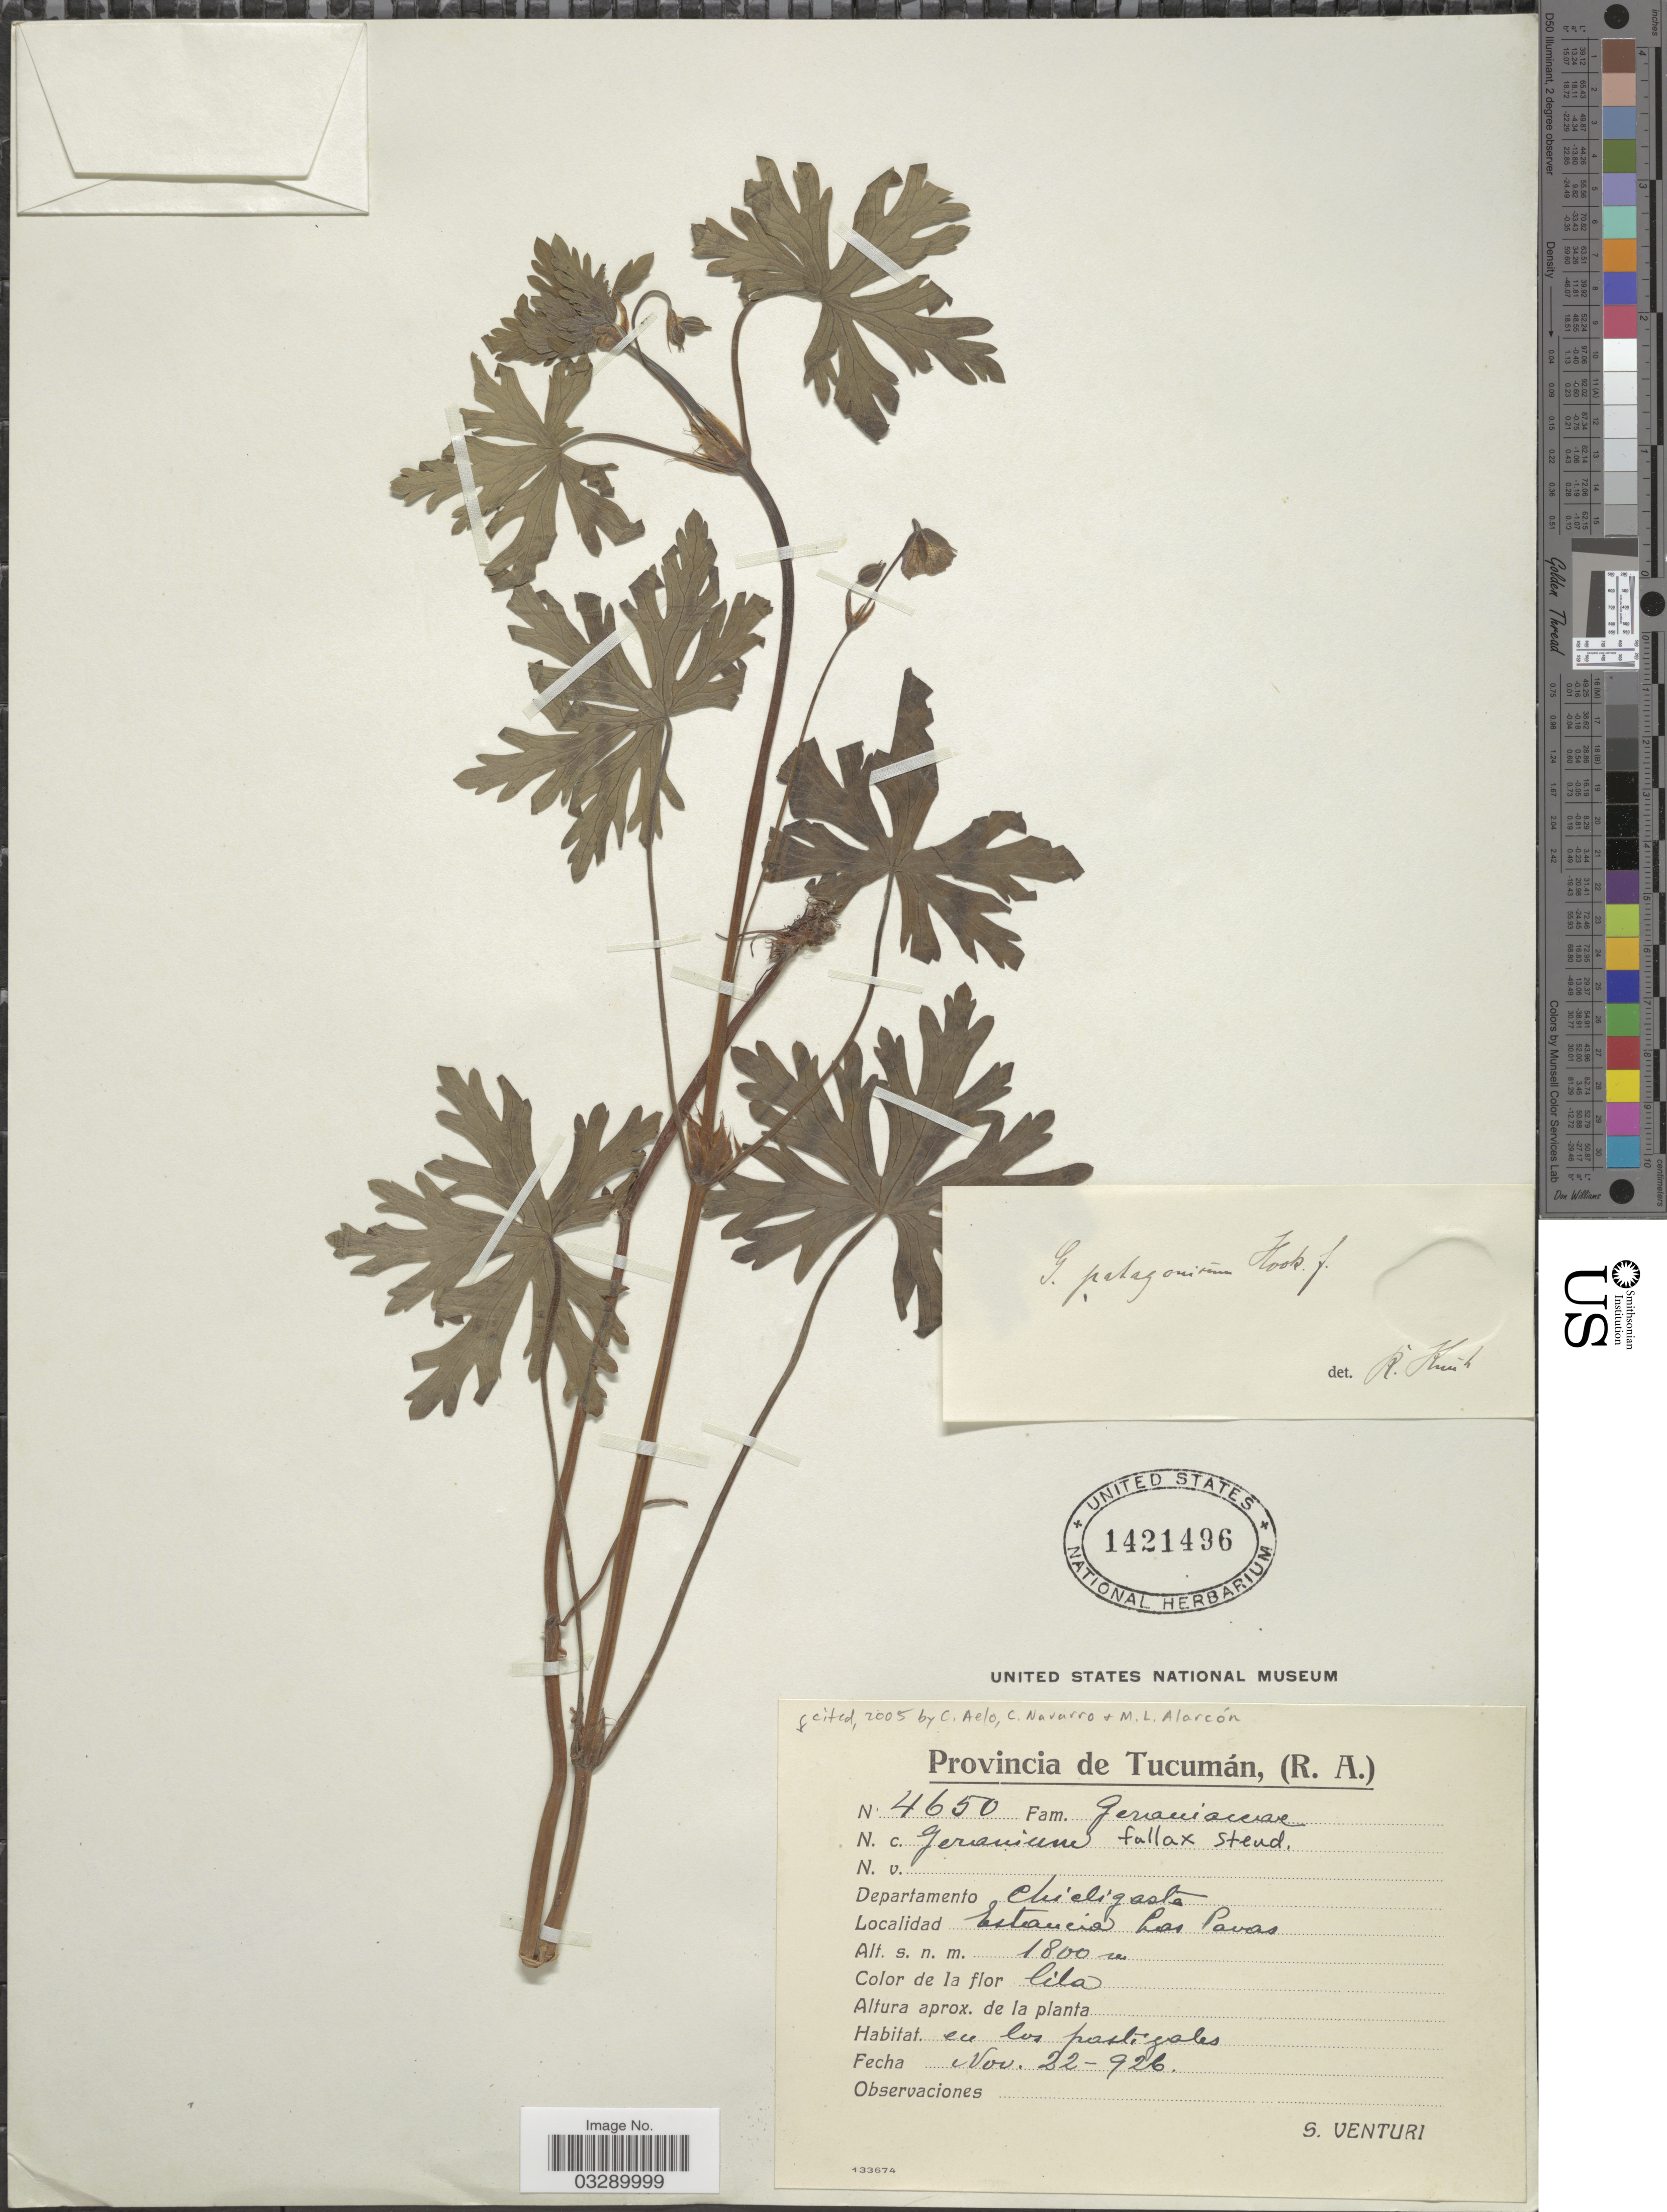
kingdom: Plantae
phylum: Tracheophyta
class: Magnoliopsida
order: Geraniales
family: Geraniaceae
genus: Geranium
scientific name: Geranium fallax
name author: Steud.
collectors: S. Venturi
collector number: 4650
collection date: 1926-11-22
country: Argentina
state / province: Tucuman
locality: Departamento Chicligasta. Estancia Las Pavas.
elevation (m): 1800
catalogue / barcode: US 1421496